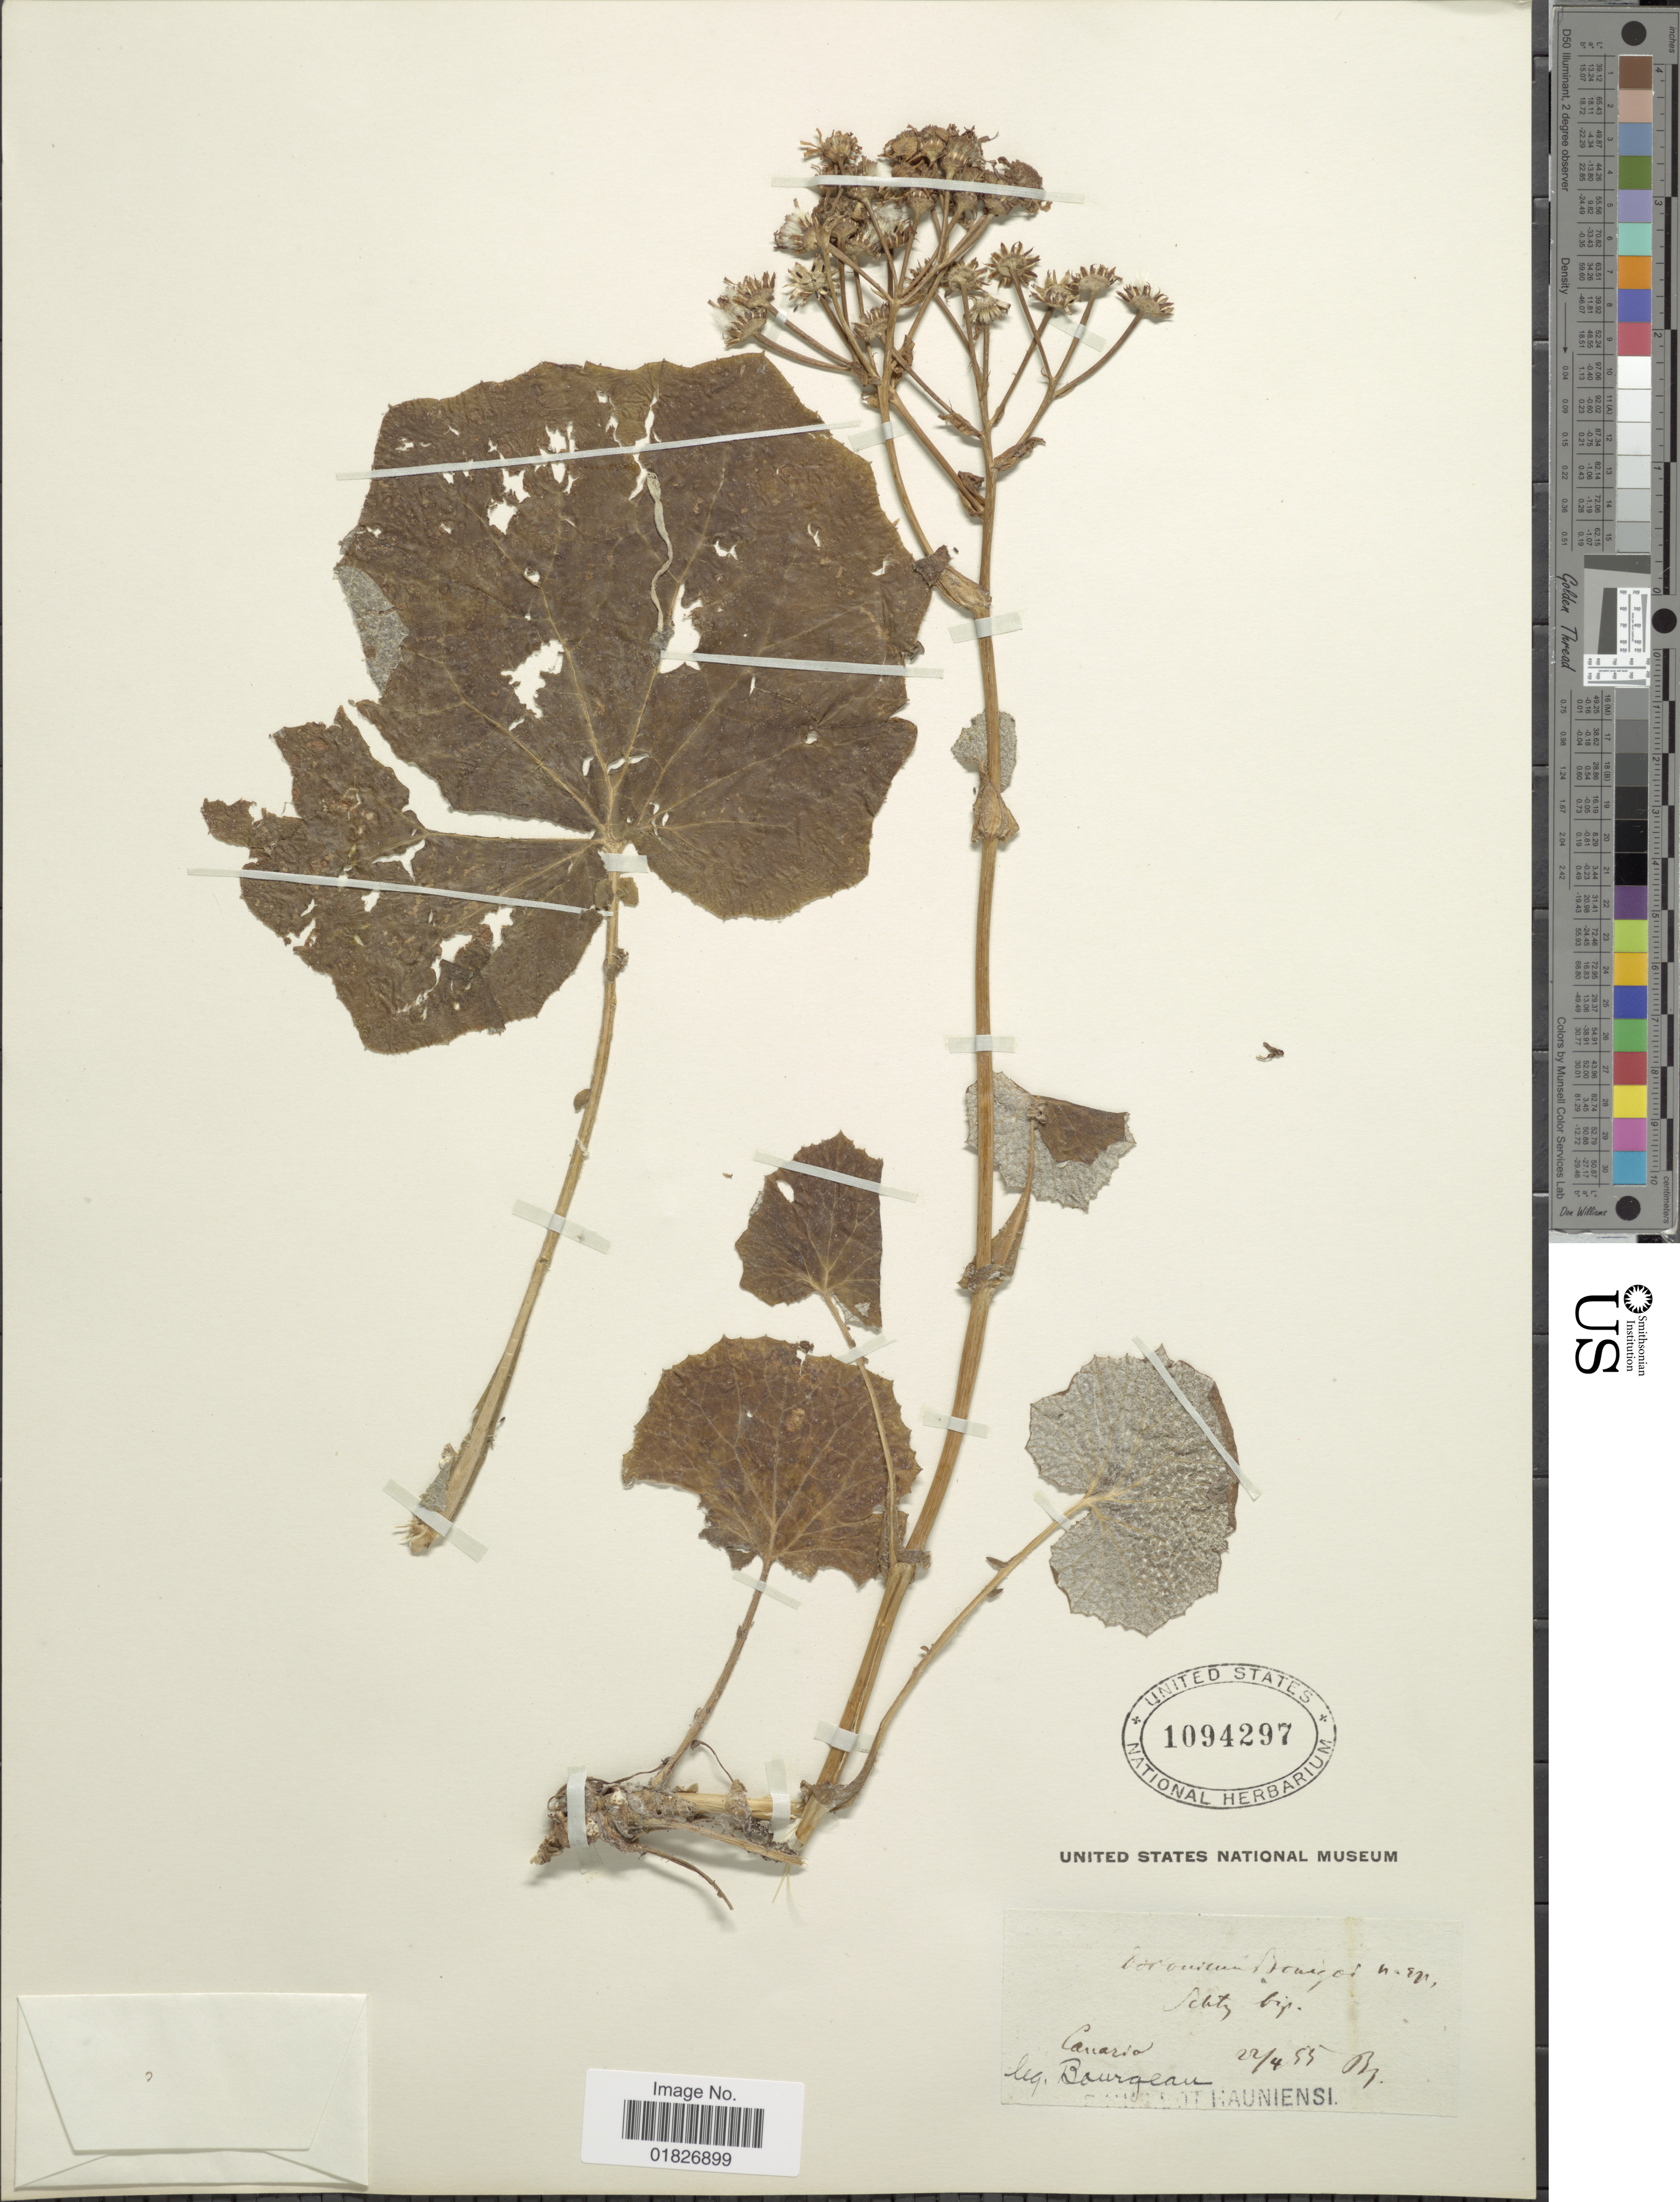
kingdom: Plantae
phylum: Tracheophyta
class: Magnoliopsida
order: Asterales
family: Asteraceae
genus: Pericallis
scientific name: Pericallis sp.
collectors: -. Bourgeau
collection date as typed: Transcribed d/m/y: 22/4/55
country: Spain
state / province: Canarias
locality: Canaria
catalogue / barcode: US 1094297